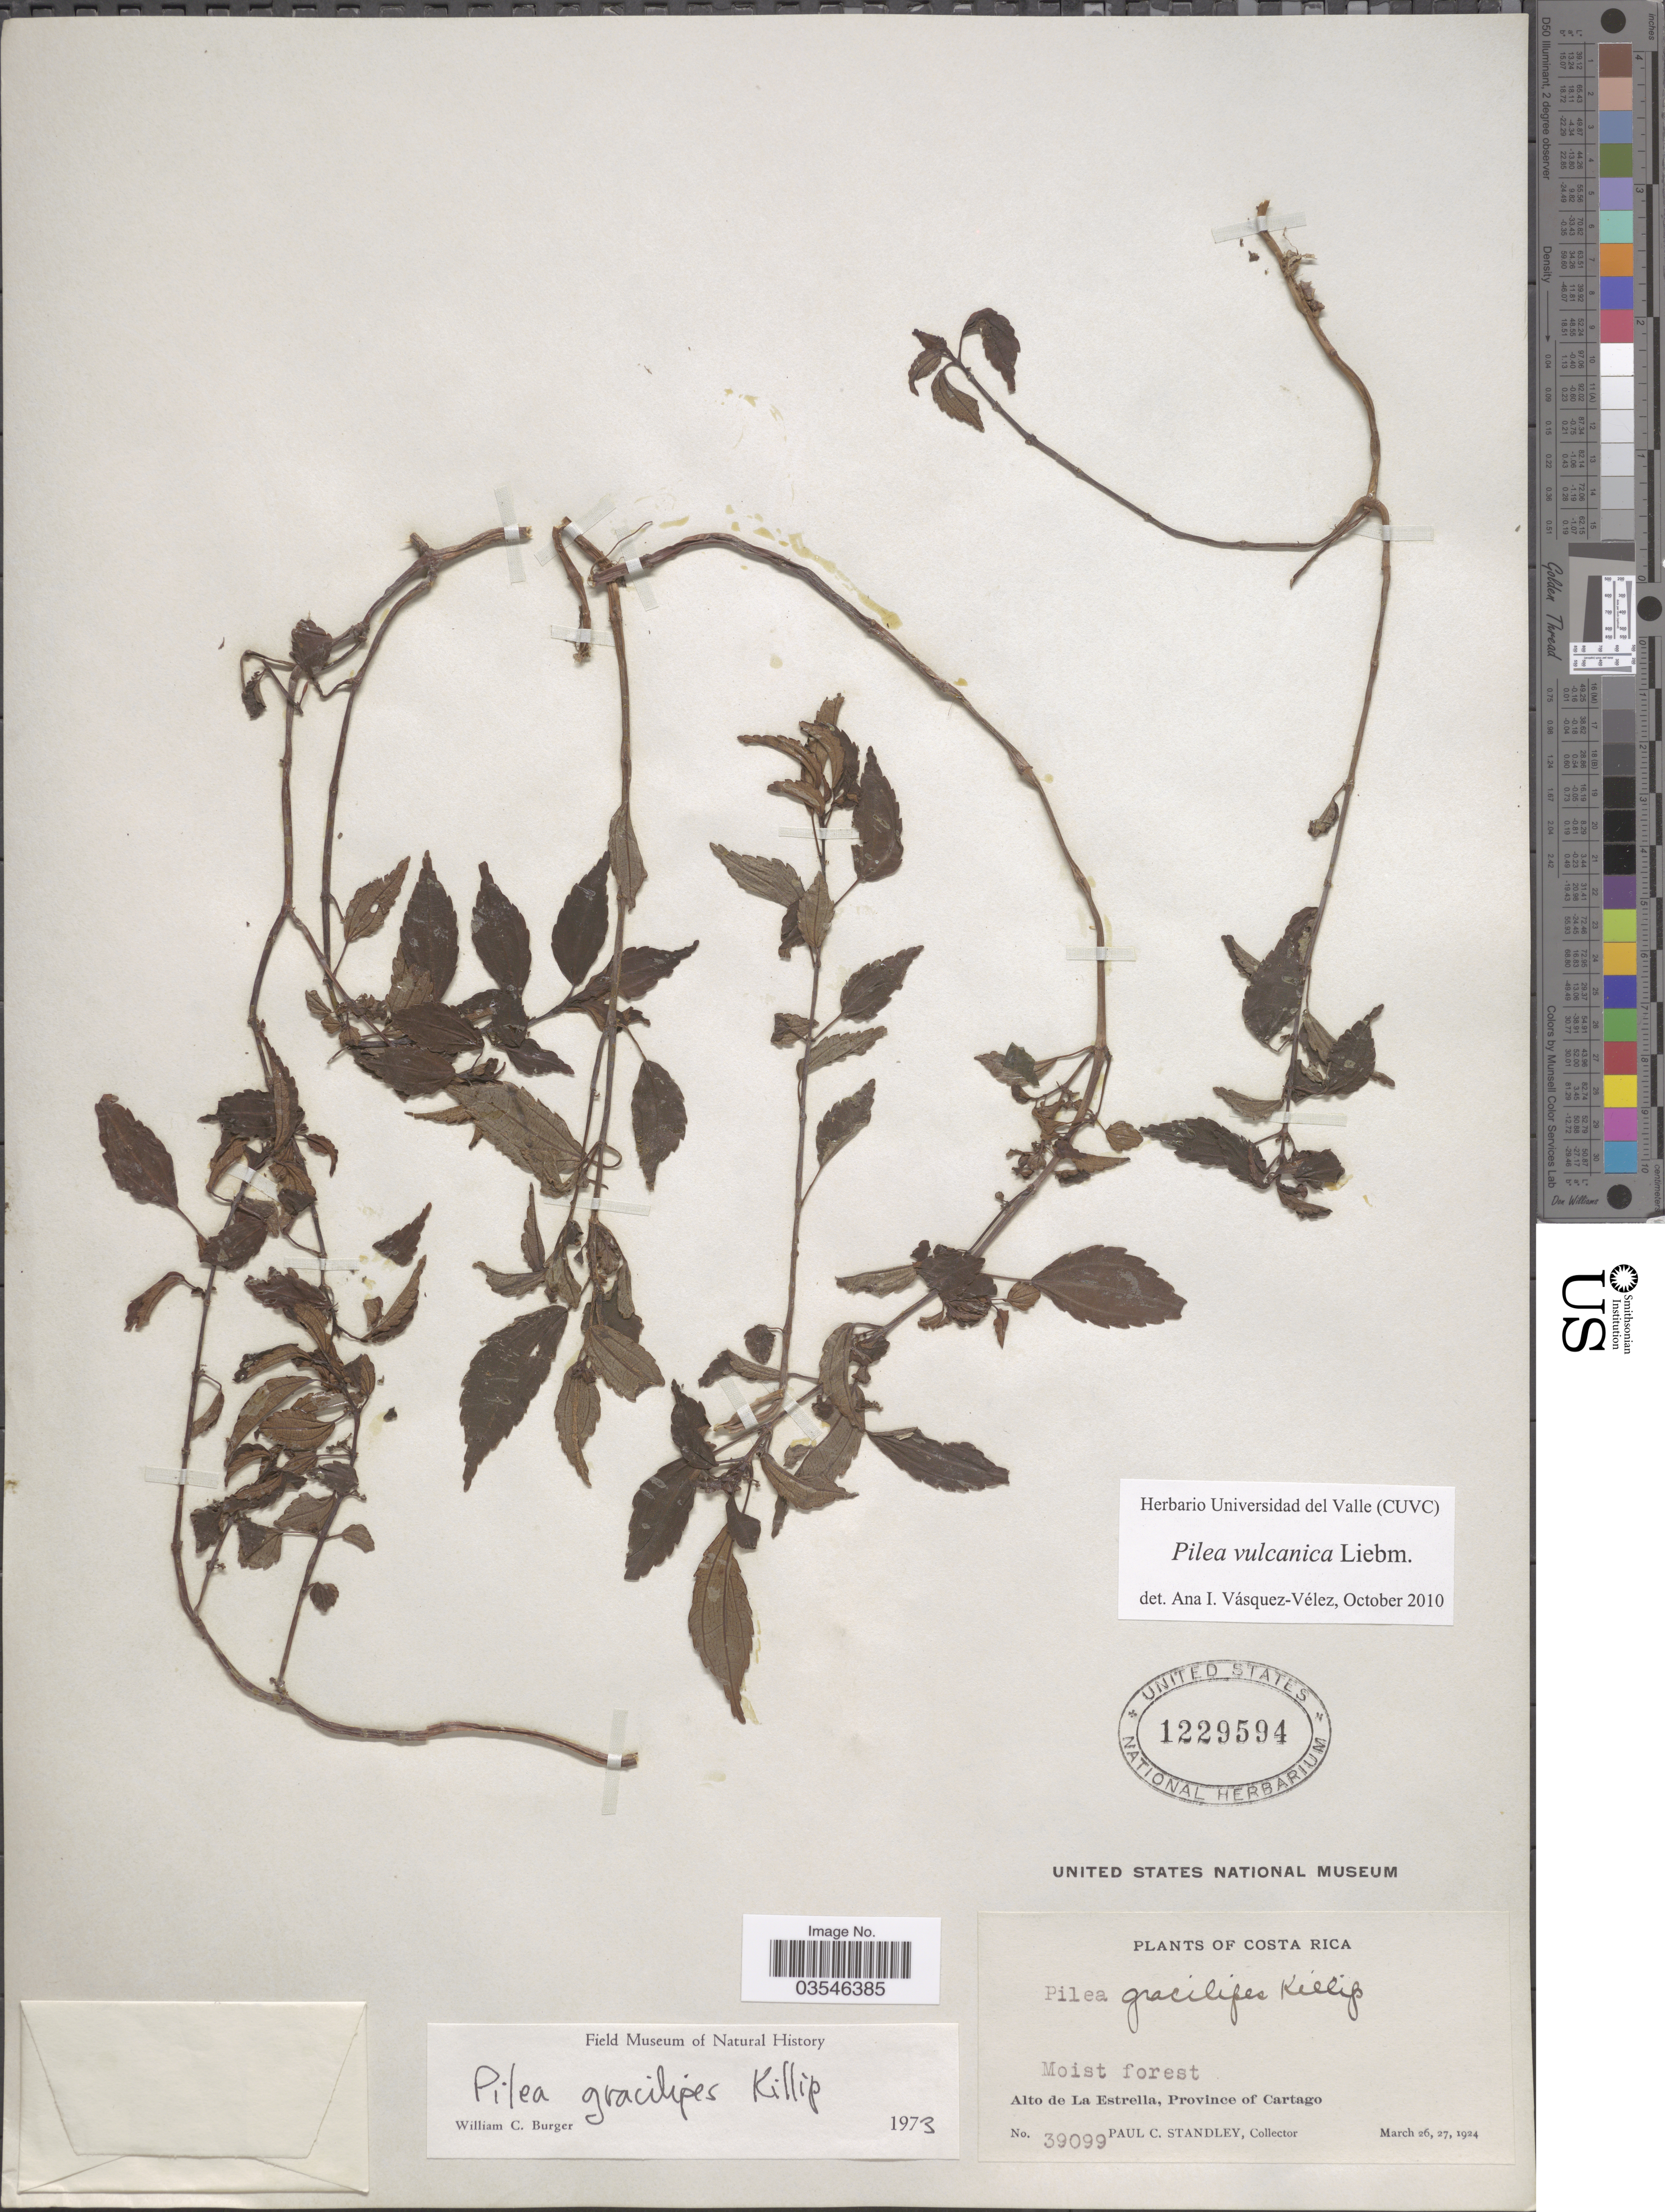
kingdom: Plantae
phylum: Tracheophyta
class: Magnoliopsida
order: Rosales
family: Urticaceae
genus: Pilea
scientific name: Pilea vulcanica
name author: Liebm.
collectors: P. C. Standley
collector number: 39099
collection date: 1924-03-26/1924-03-27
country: Costa Rica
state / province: Cartago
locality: Alto de La Estrella.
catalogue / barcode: US 1229594